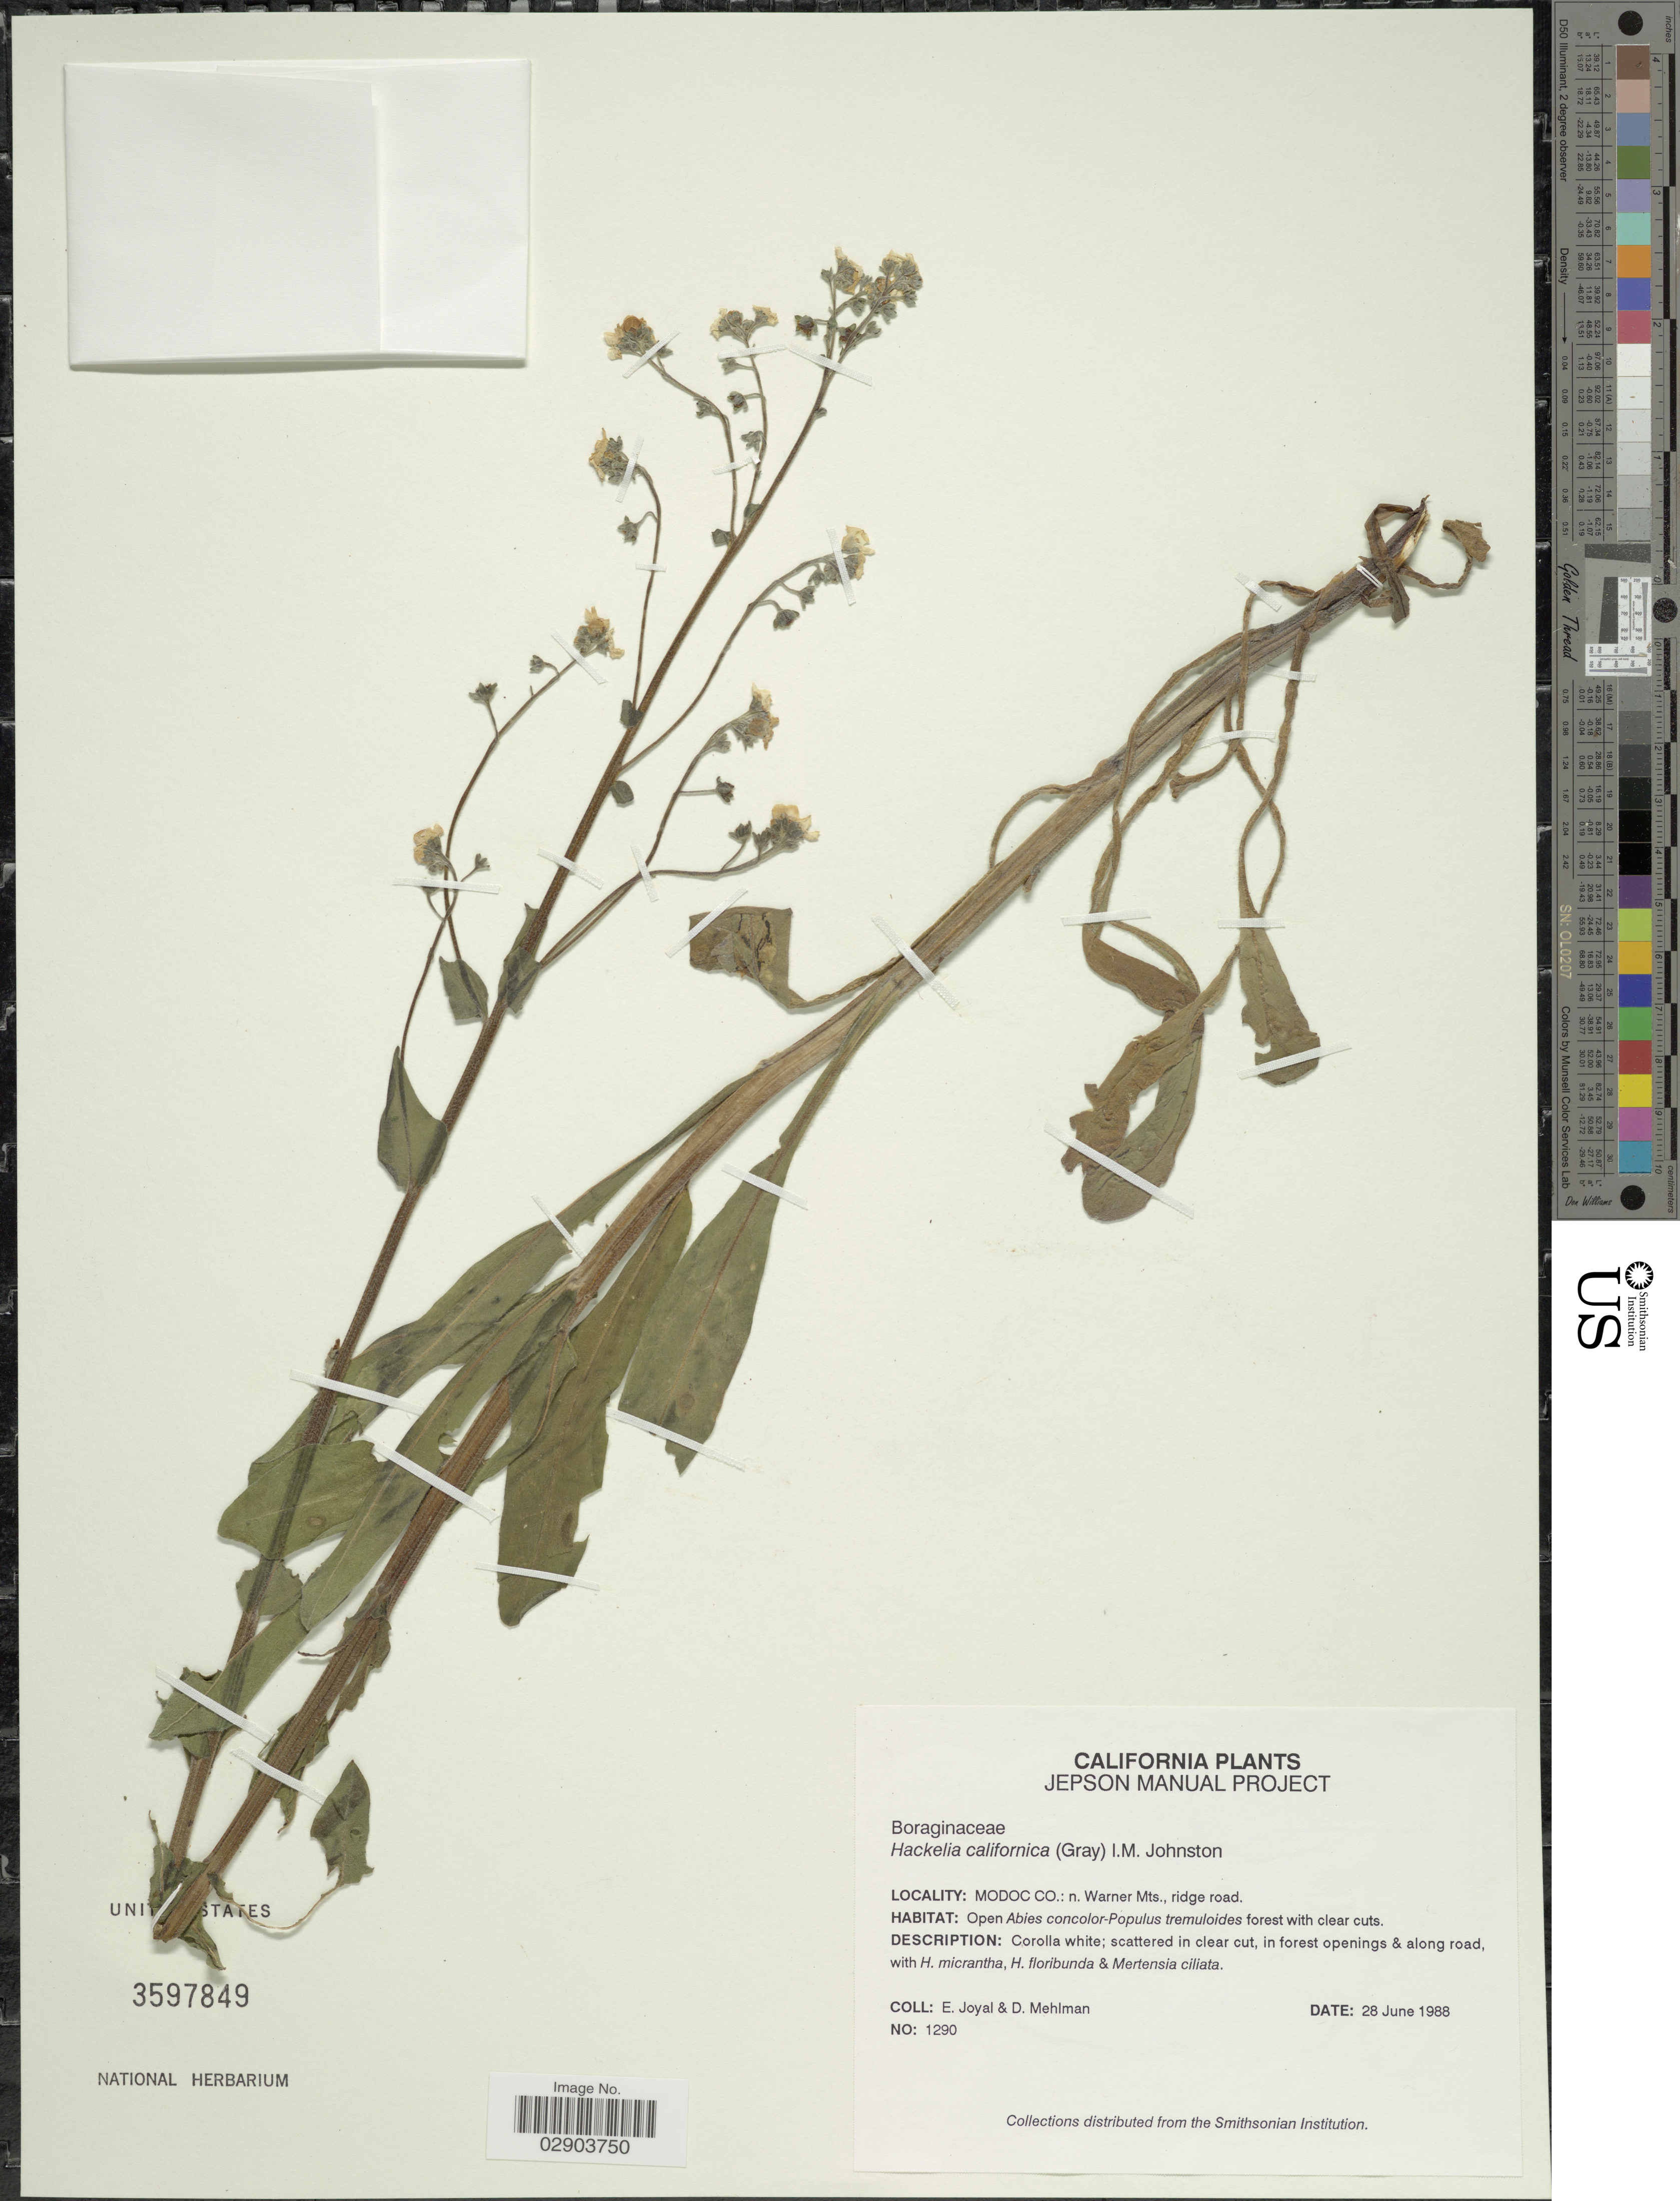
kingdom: Plantae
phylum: Tracheophyta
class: Magnoliopsida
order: Boraginales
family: Boraginaceae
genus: Hackelia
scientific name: Hackelia californica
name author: (A. Gray) I.M. Johnst.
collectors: E. Joyal & D. Mehlman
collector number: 1290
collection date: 1988-06-28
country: United States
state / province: California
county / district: Modoc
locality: Modoc Co., n. Warner Mts., ridge road.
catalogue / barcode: US 3597849